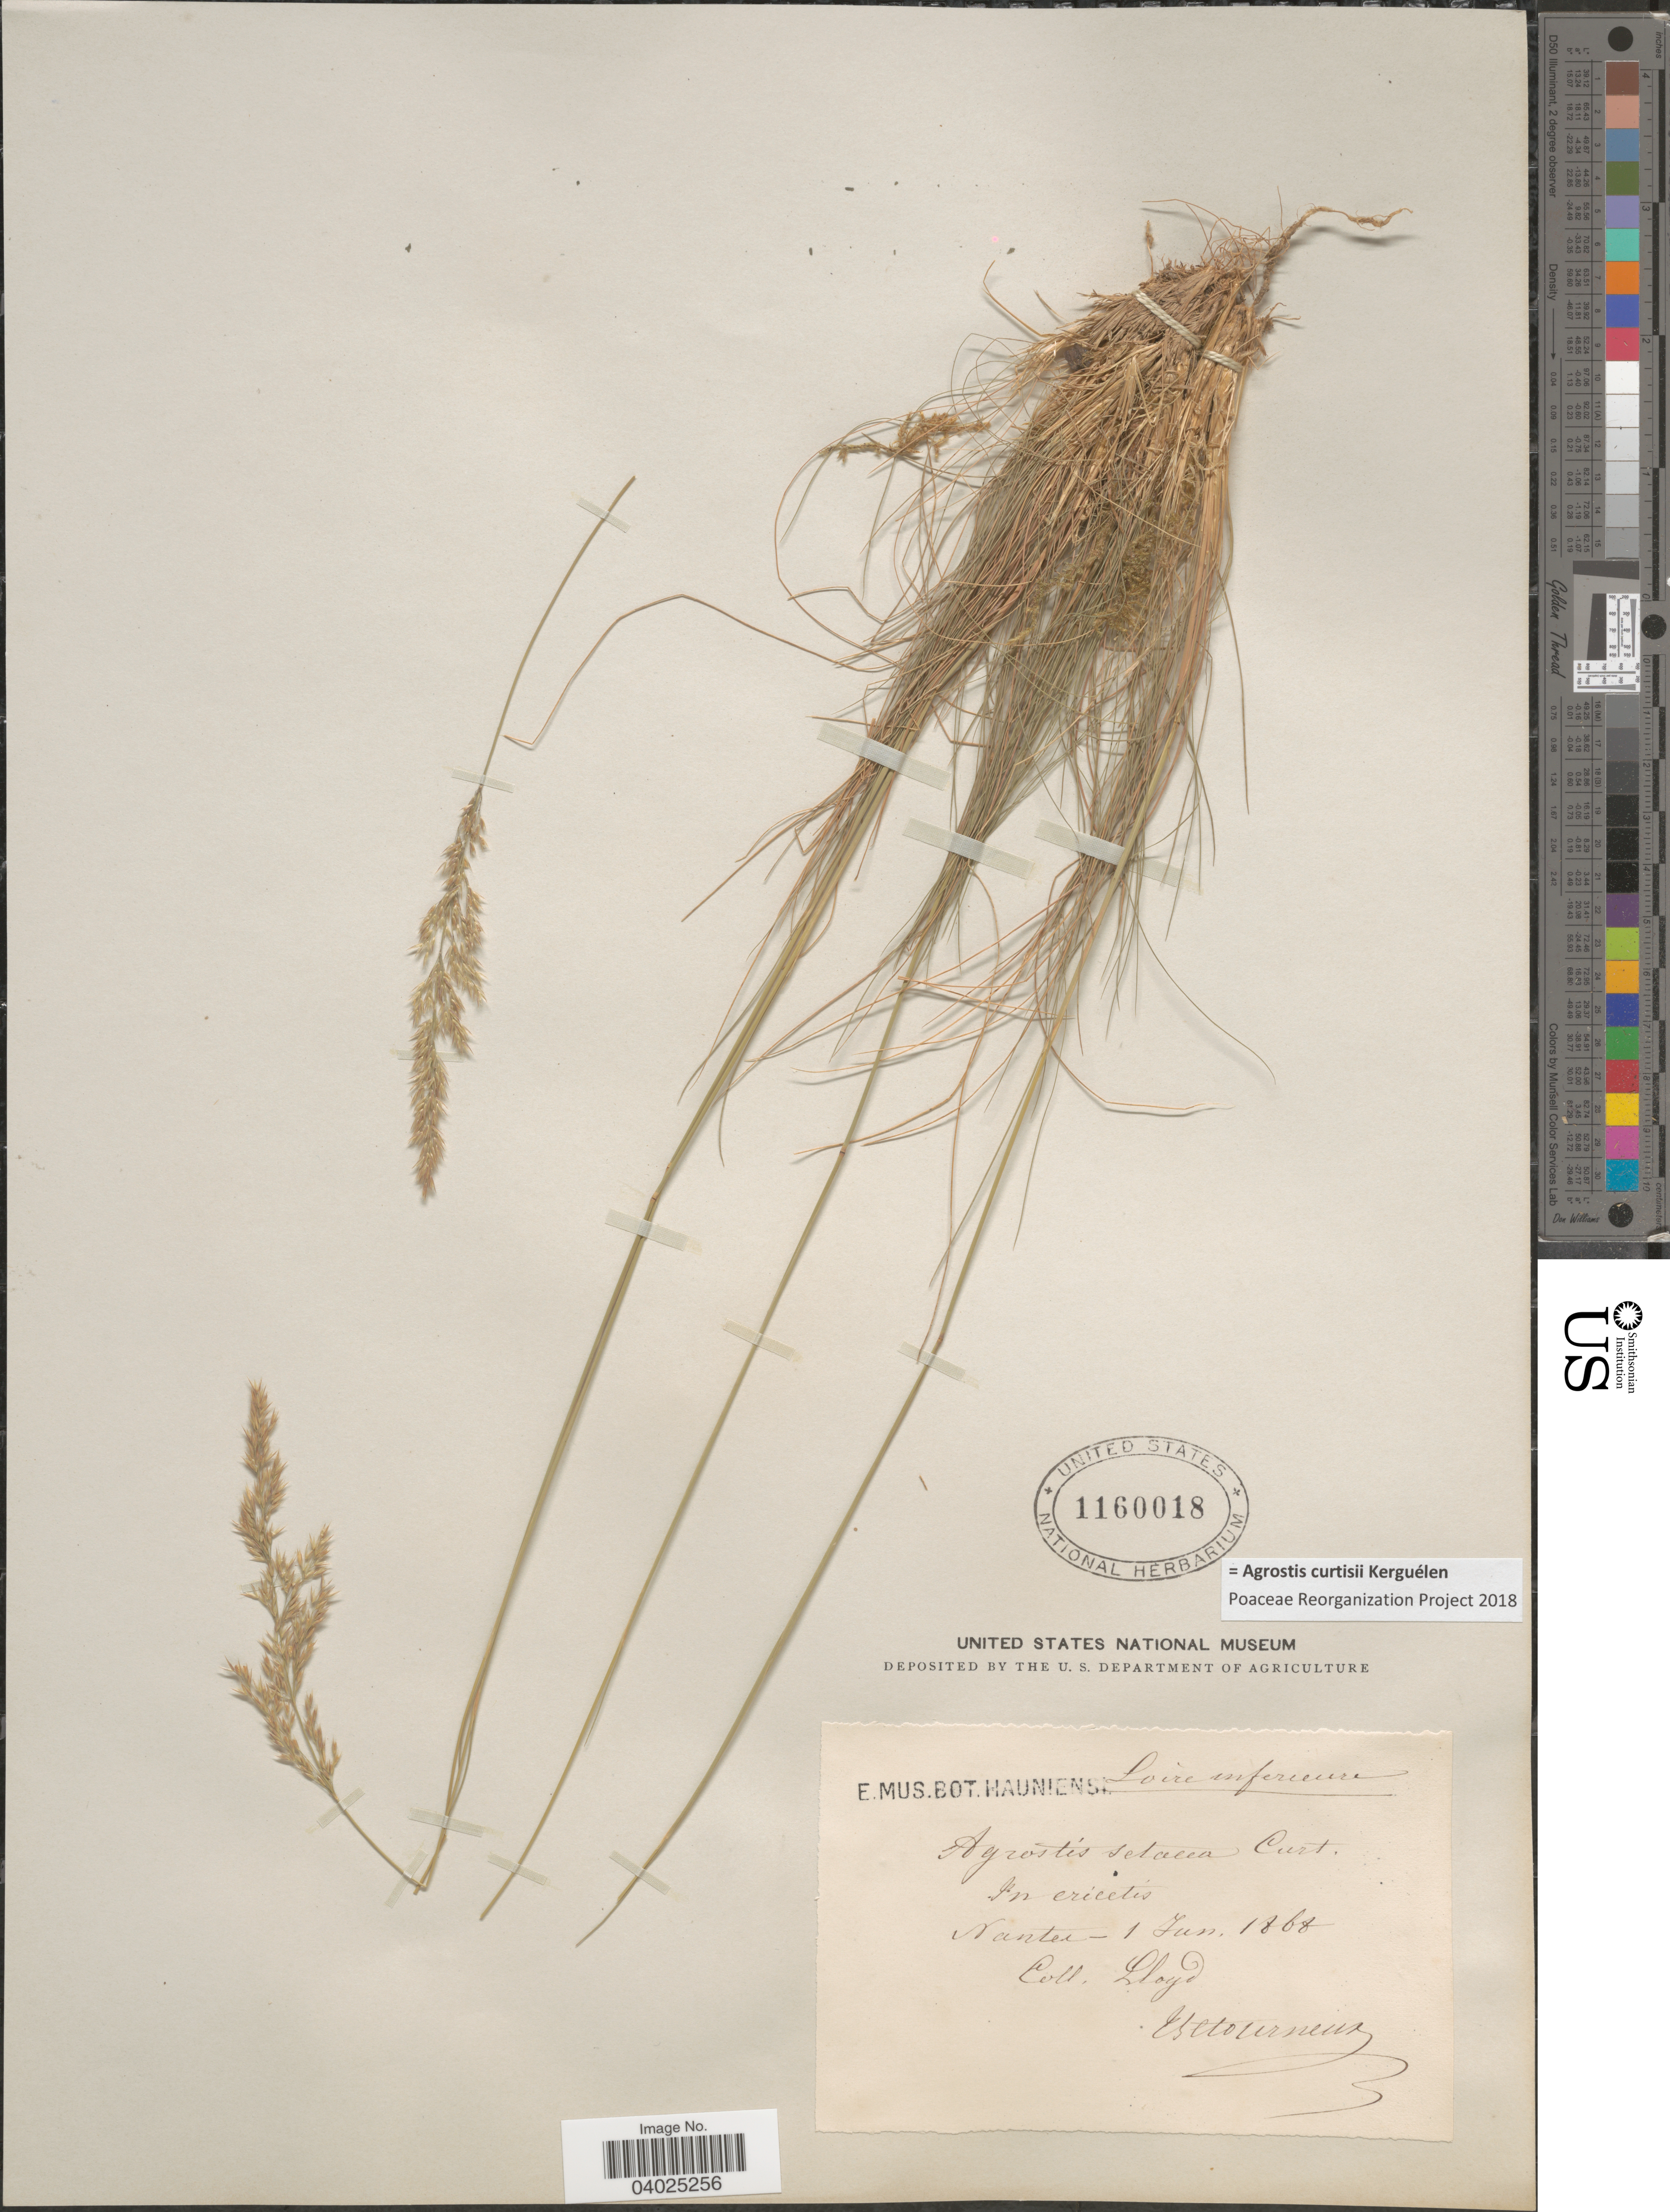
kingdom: Plantae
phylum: Tracheophyta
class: Liliopsida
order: Poales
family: Poaceae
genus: Alpagrostis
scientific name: Alpagrostis curtisii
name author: (Kerguélen) P.M. Peterson et al.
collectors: Esttourneux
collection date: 1866-06-01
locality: In cricetis. Nantes.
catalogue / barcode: US 1160018